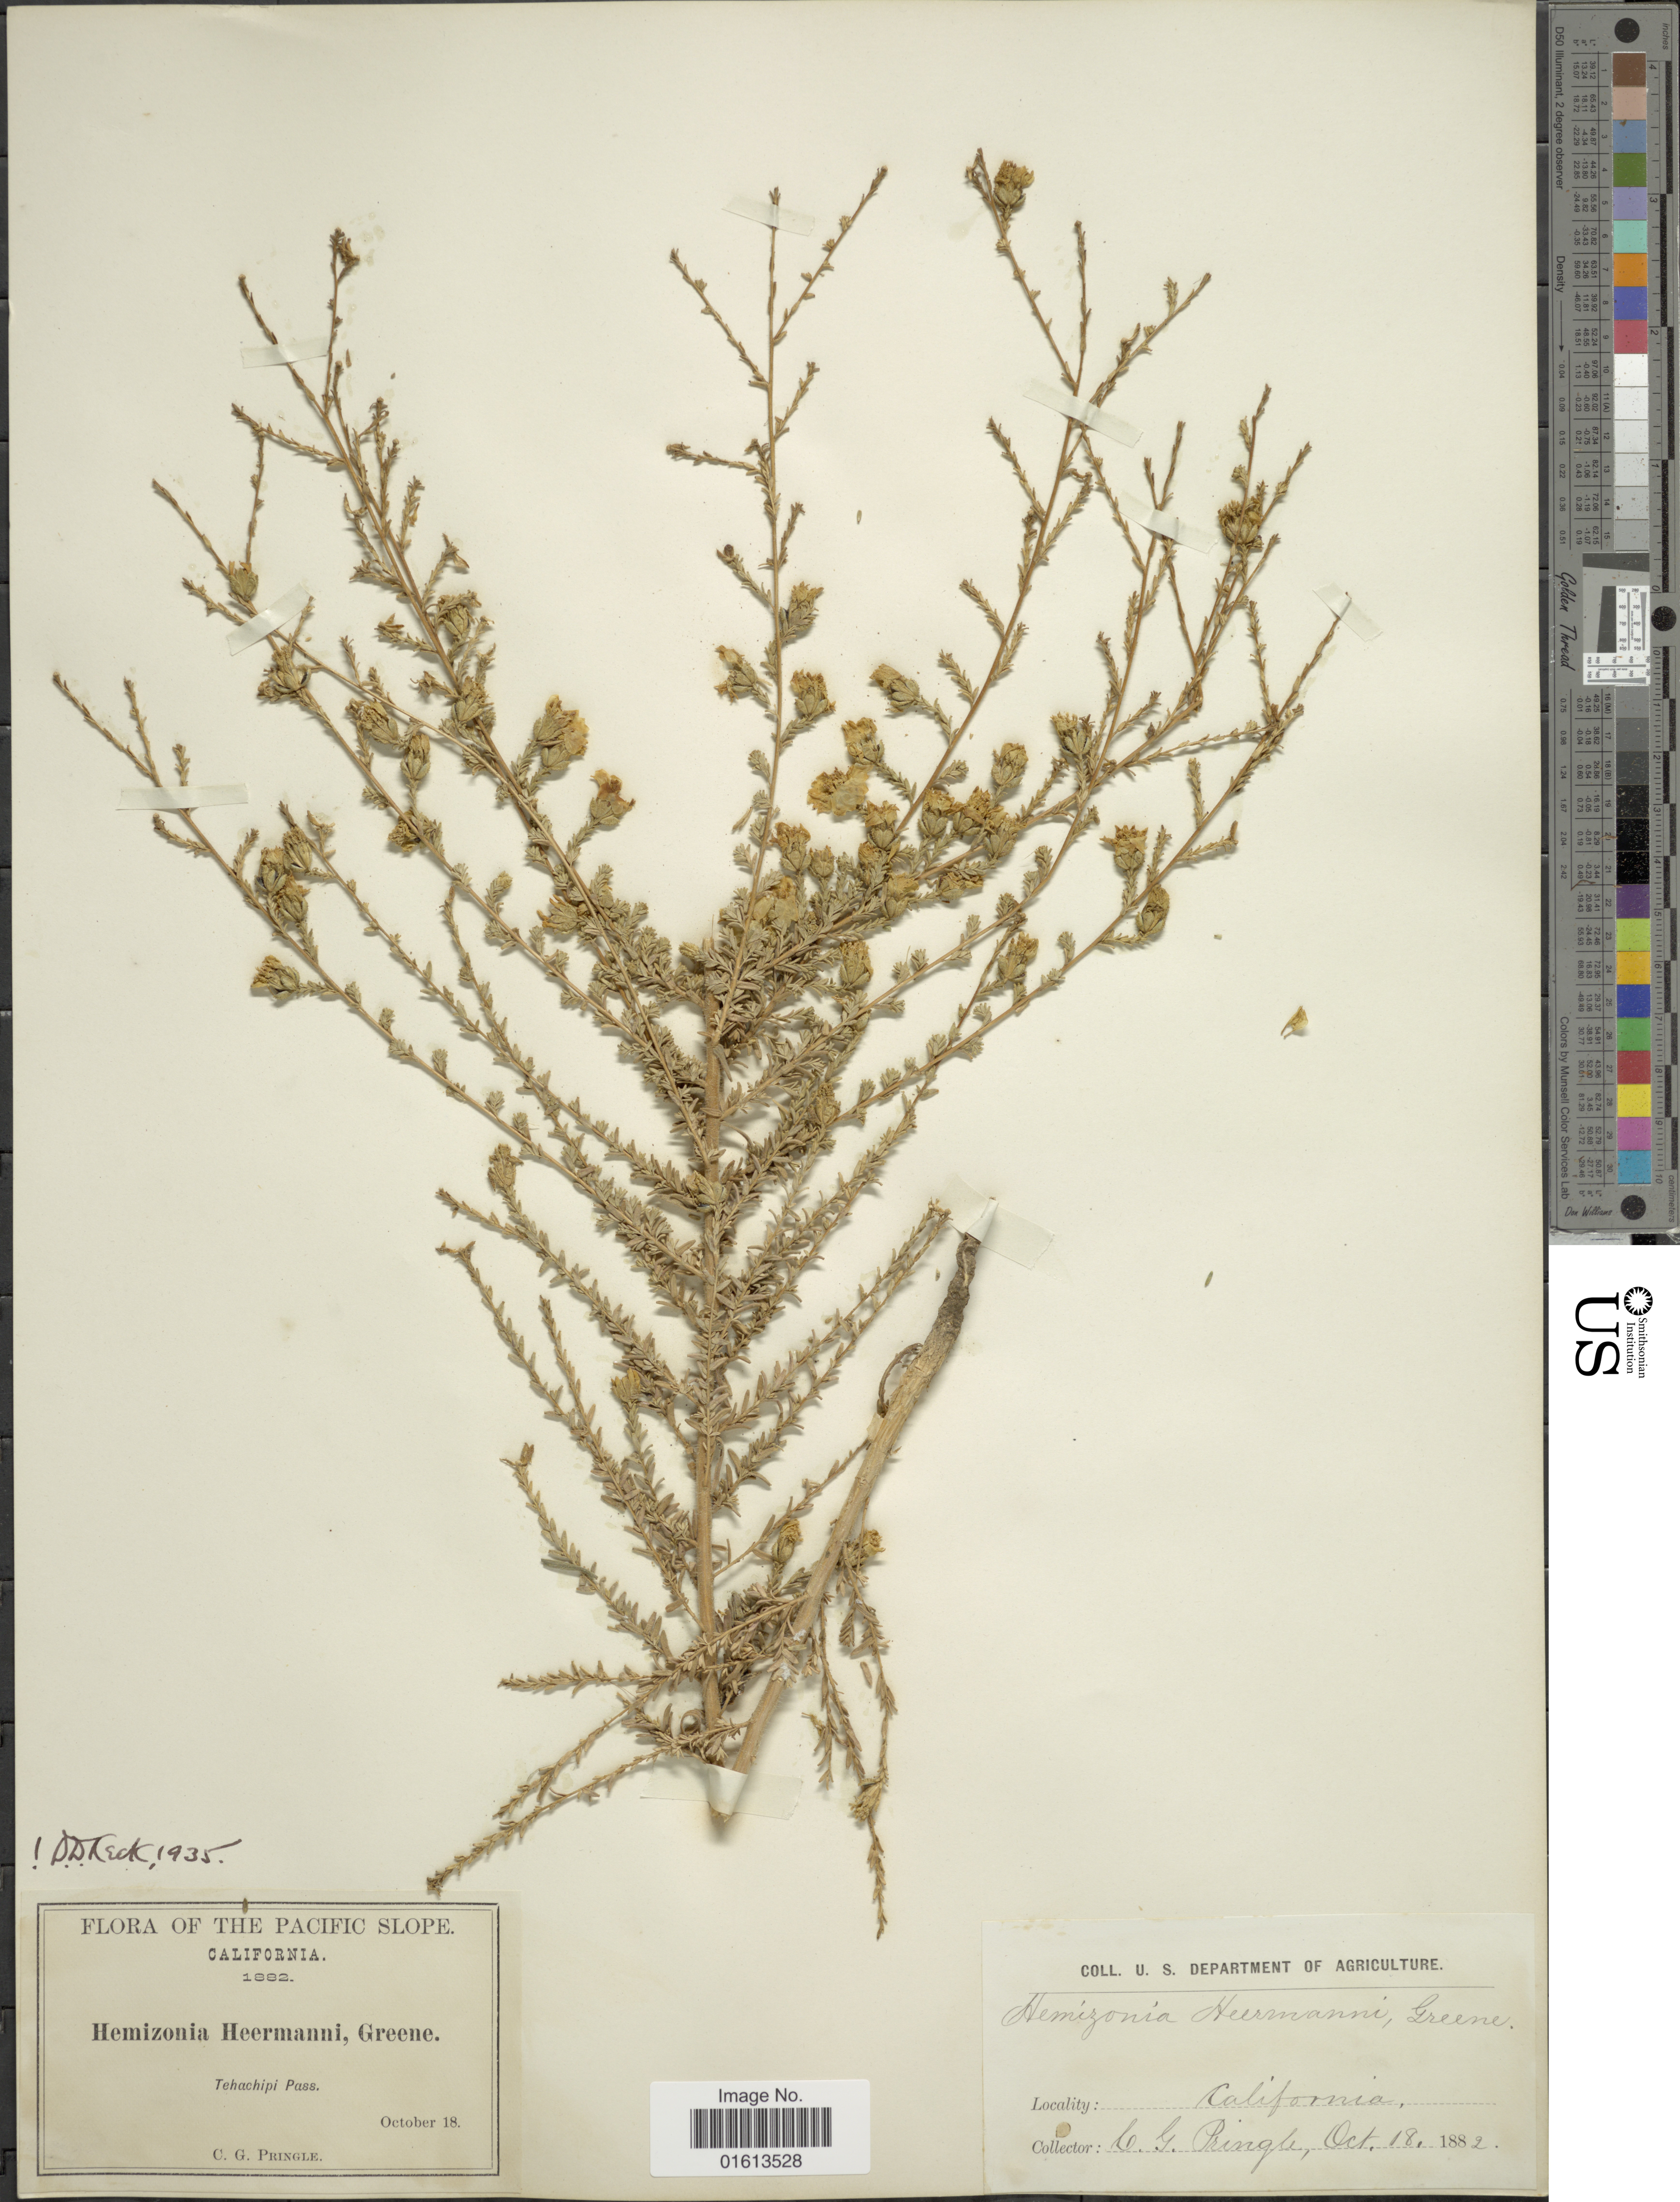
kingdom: Plantae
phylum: Tracheophyta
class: Magnoliopsida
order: Asterales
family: Asteraceae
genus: Hemizonia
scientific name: Hemizonia heermannii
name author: Greene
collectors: C. G. Pringle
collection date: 1882-10-18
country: United States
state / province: California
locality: Techachipi Pass